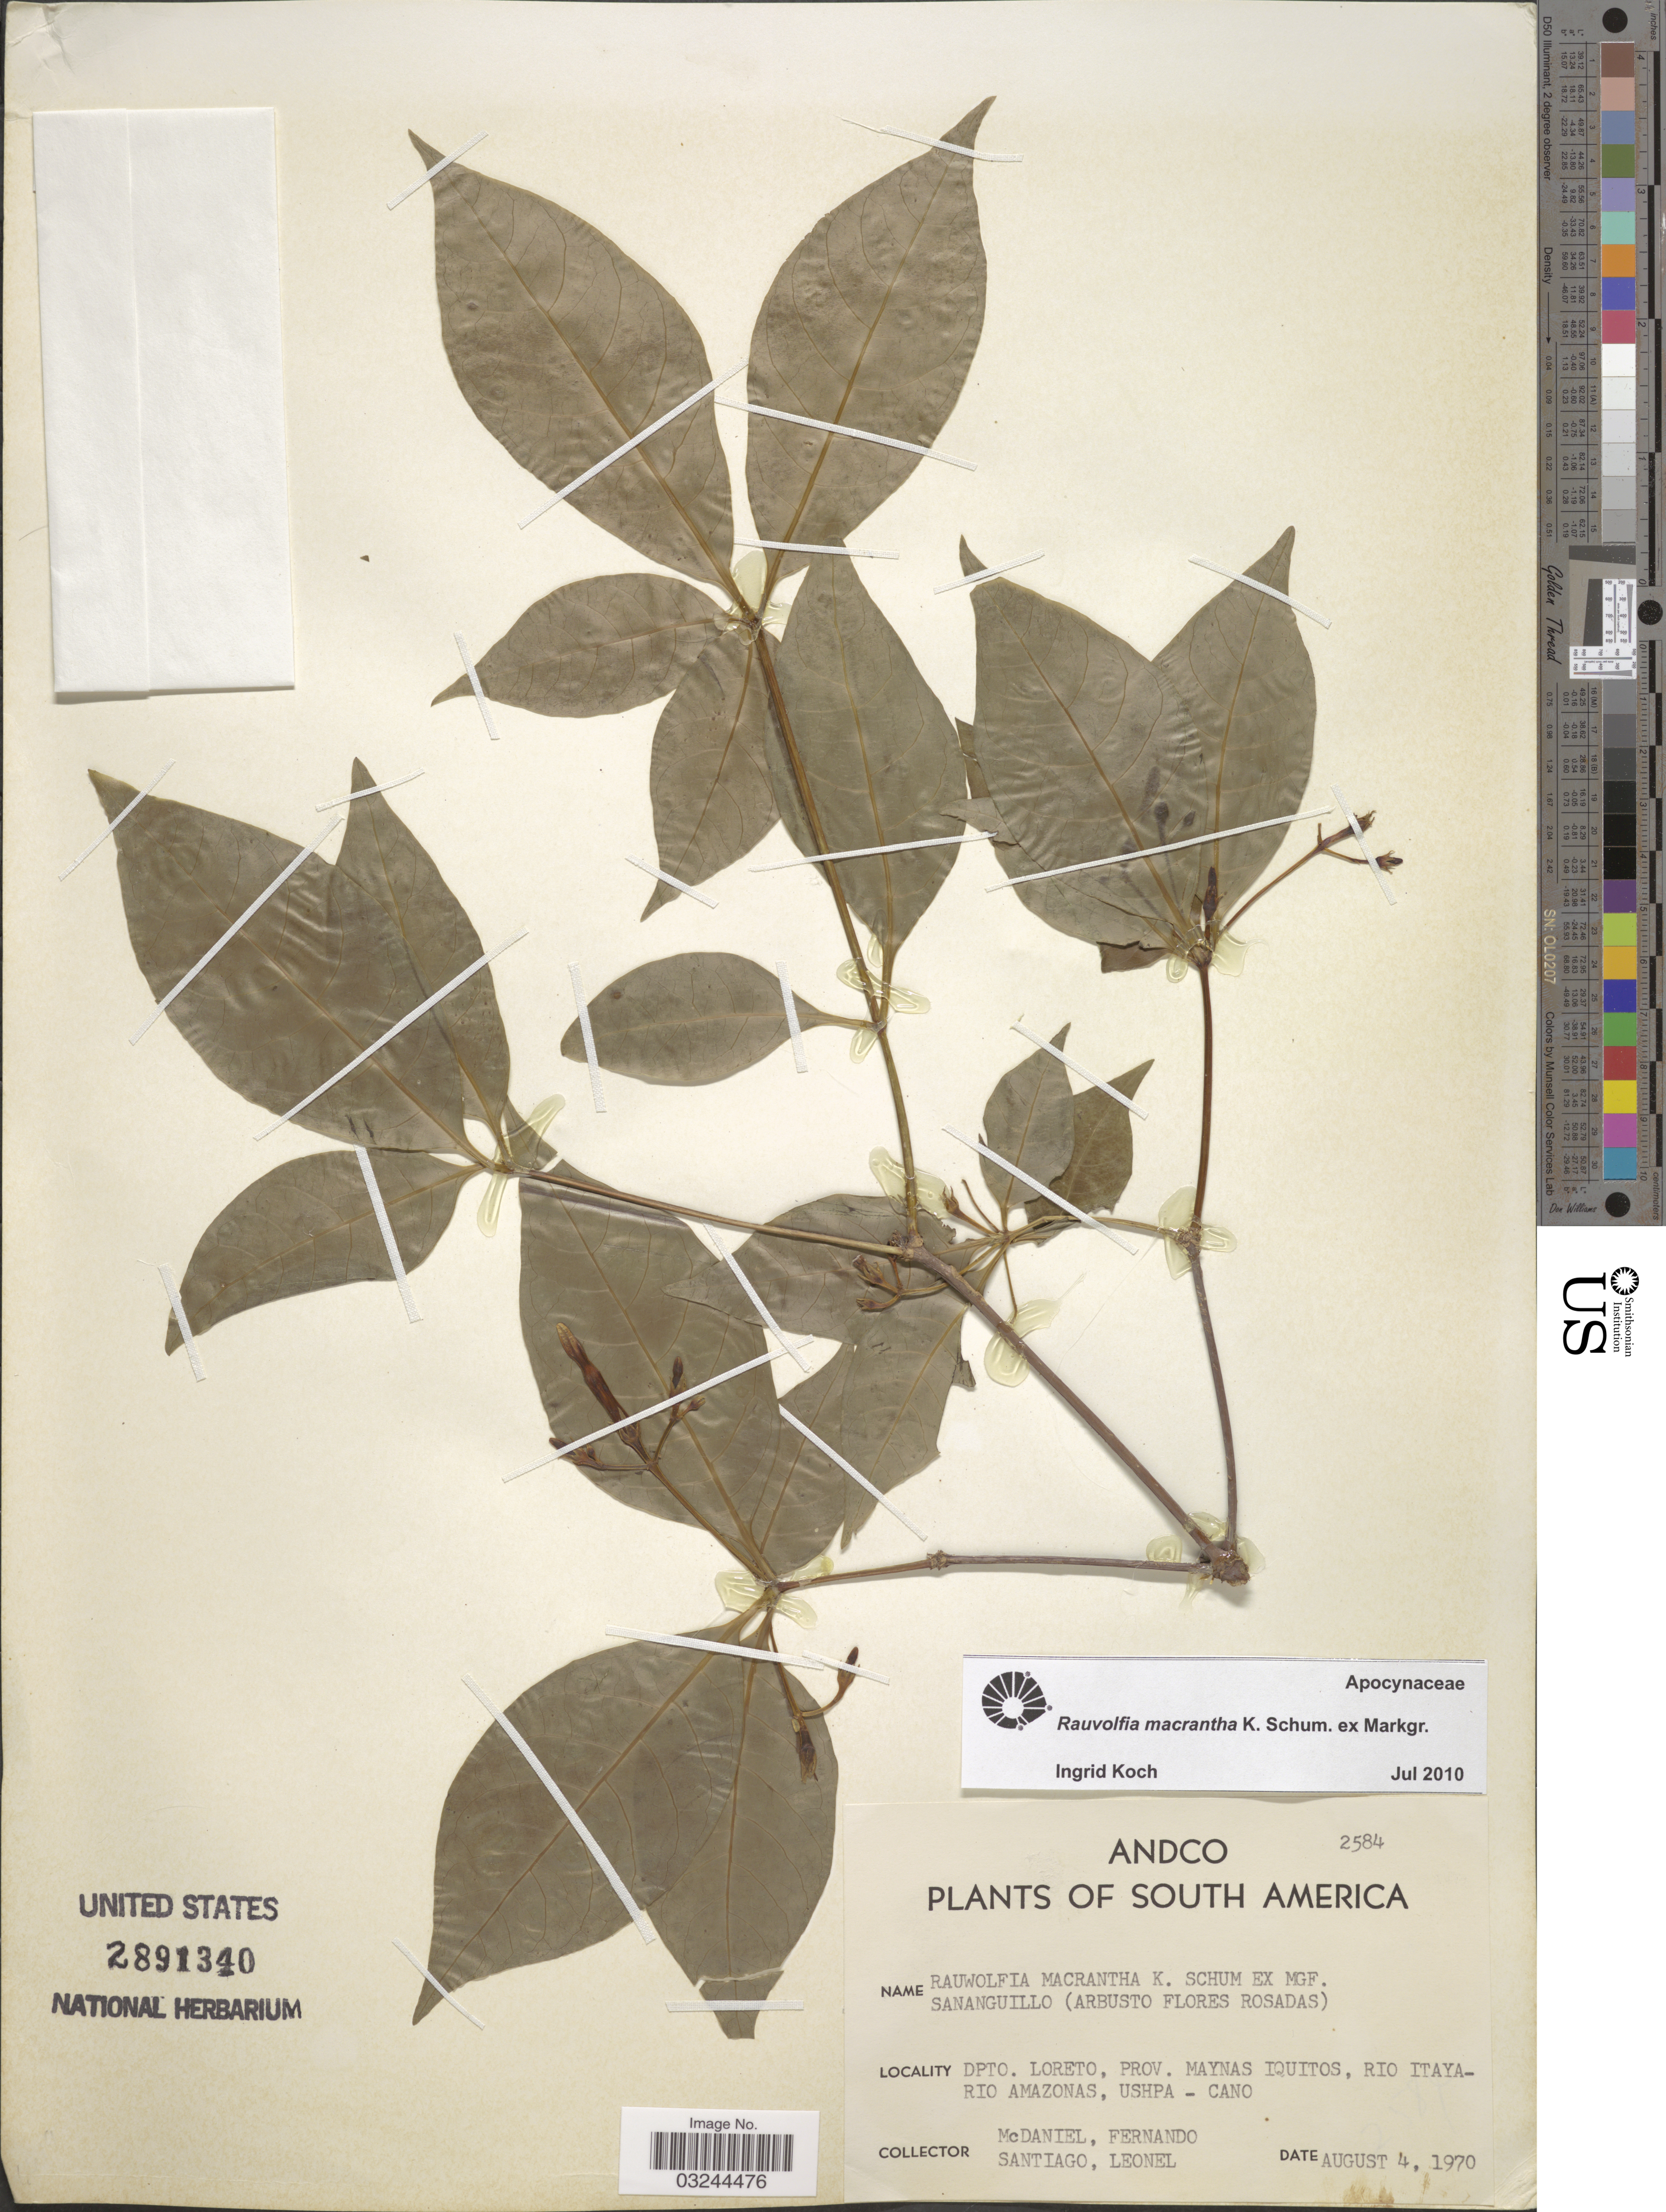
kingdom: Plantae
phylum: Tracheophyta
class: Magnoliopsida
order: Gentianales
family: Apocynaceae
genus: Rauvolfia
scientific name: Rauvolfia macrantha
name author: K. Schum. ex Markgr.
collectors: -- McDaniel, -- Fernando, -. Santiago & -- Leonel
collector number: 2584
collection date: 1970-08-04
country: Peru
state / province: Loreto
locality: Andco. Dpto. Loreto, Prov. Maynas Iquitos, Rio Itaya- Rio Amazonas, Ushpa- Cano.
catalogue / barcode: US 2891340